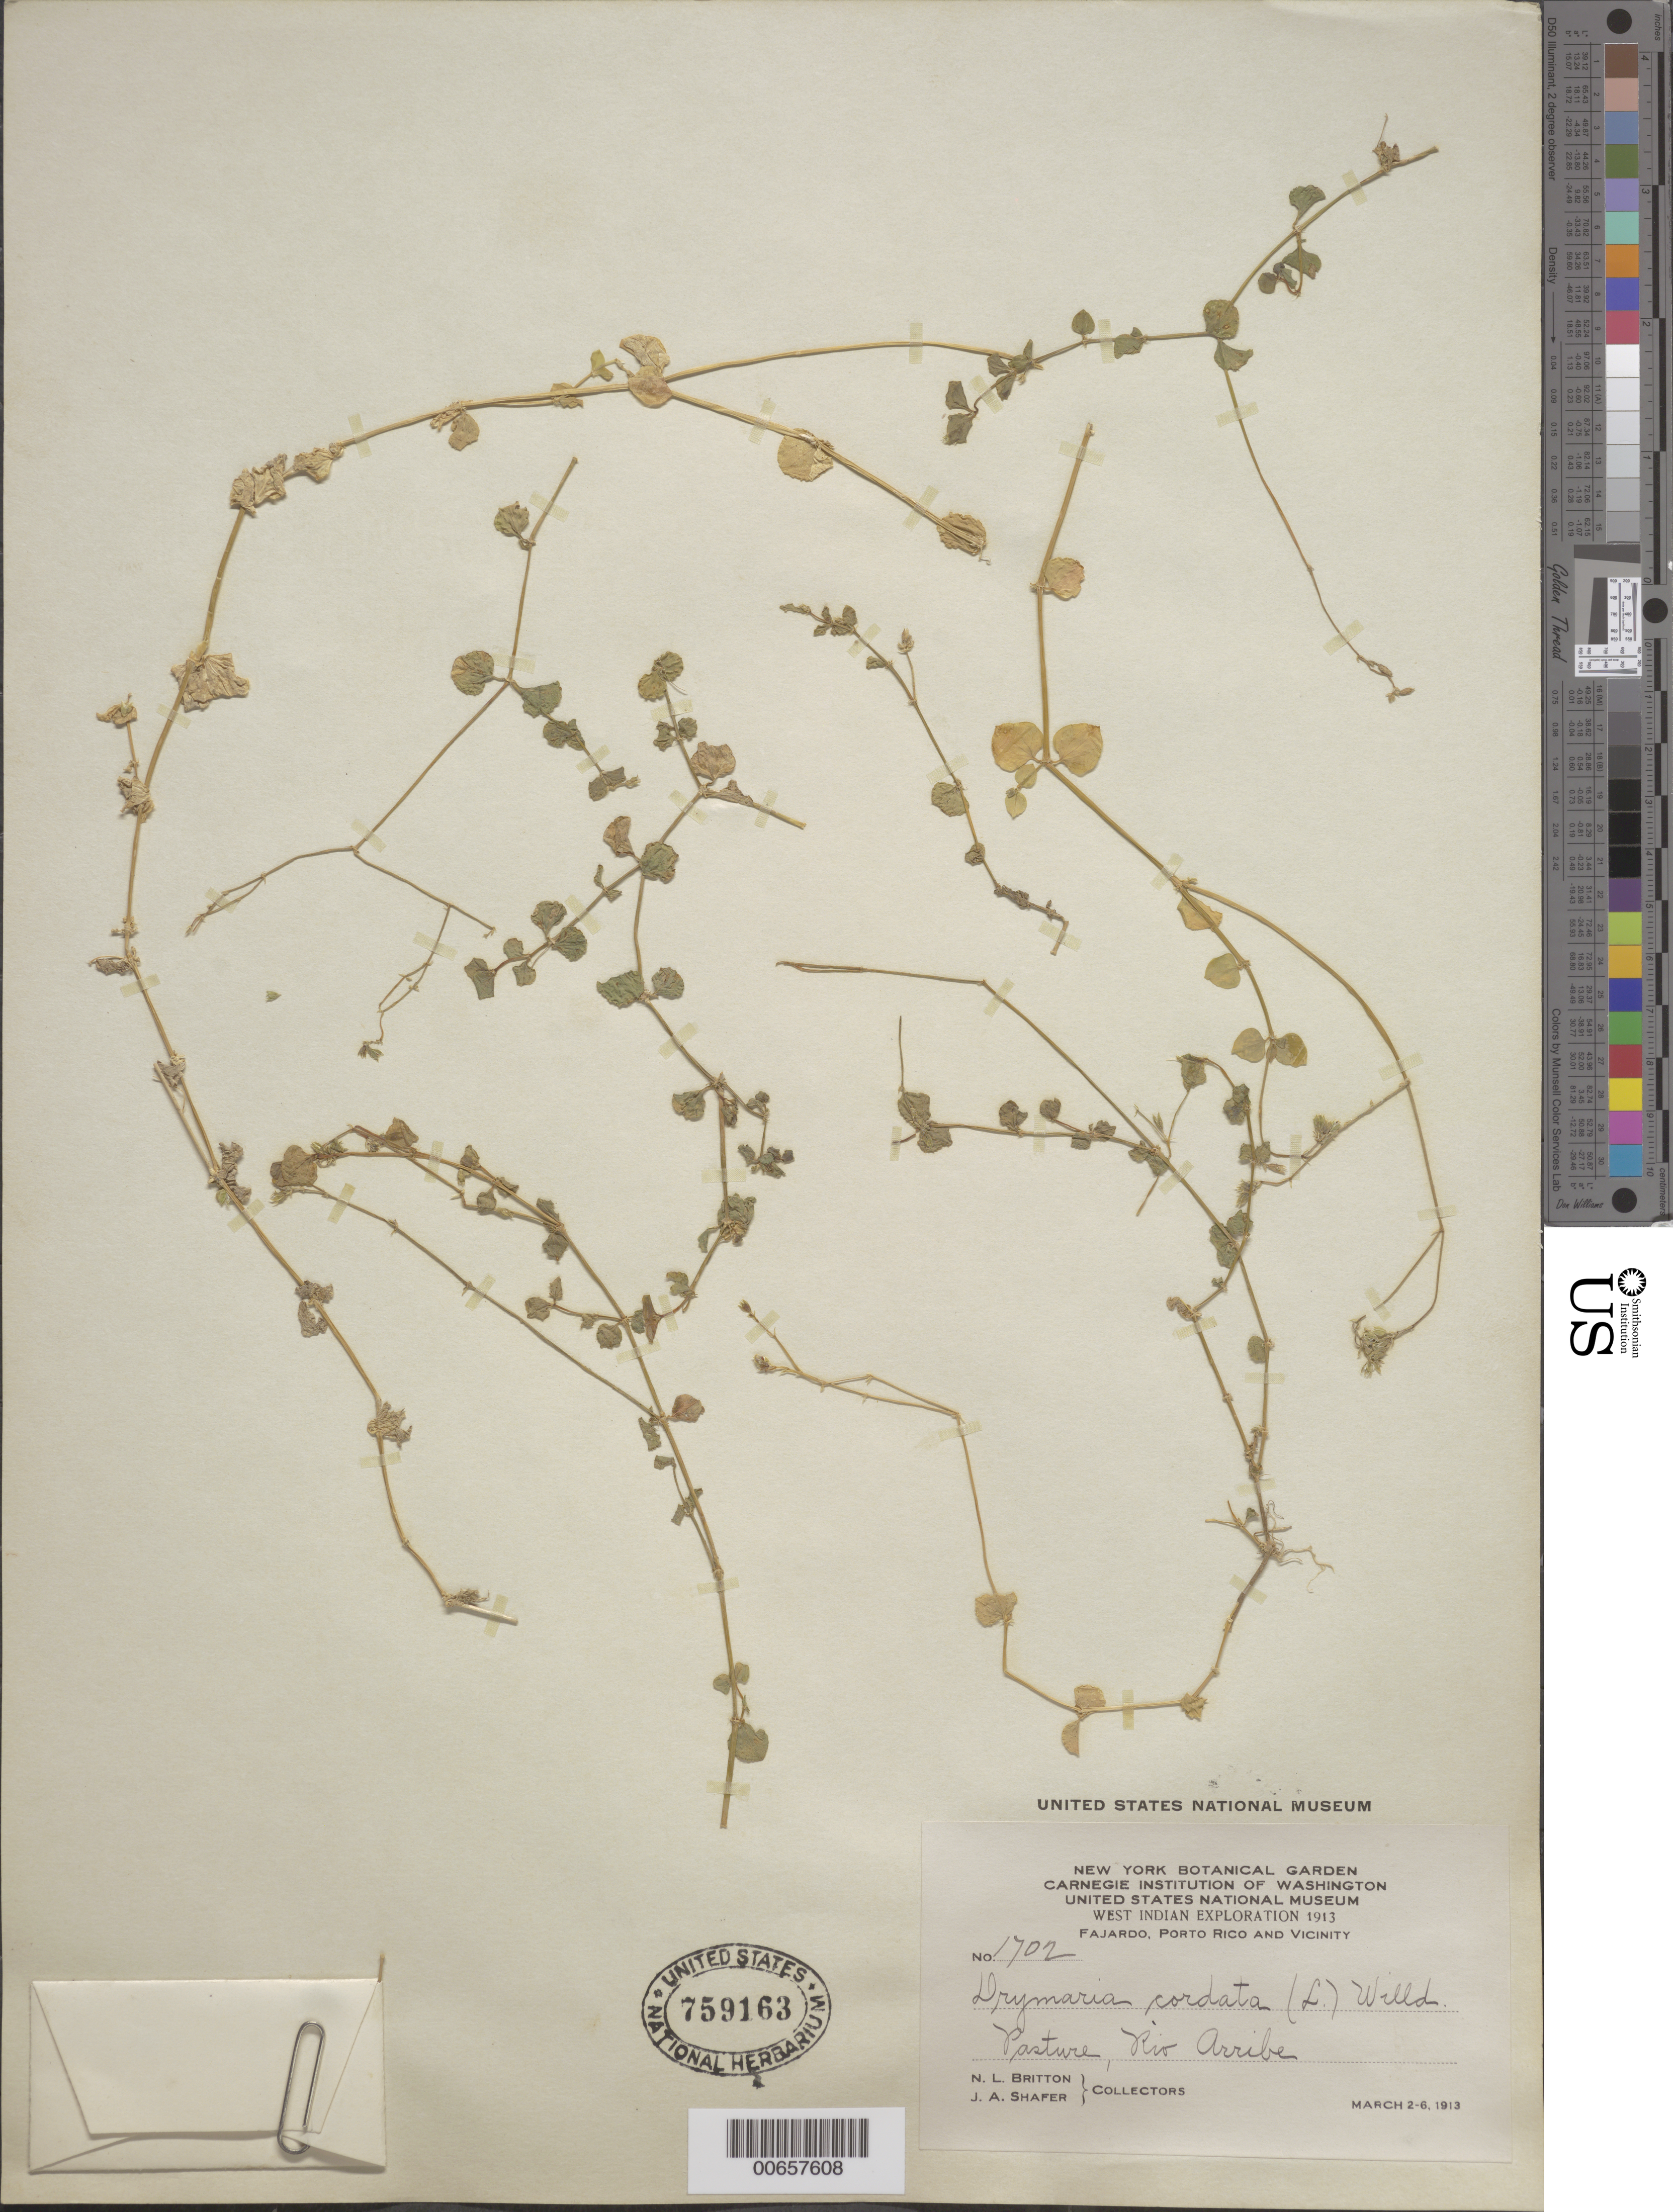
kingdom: Plantae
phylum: Tracheophyta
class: Magnoliopsida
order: Caryophyllales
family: Caryophyllaceae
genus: Drymaria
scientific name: Drymaria cordata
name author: (L.) Willd. ex Schult.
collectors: N. Britton & J. A. Shafer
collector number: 1702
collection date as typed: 02 Mar 1913 to 06 Mar 1913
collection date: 1913-03-02/1913-03-06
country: Puerto Rico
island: Greater Antilles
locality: Fajardo, vic of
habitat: Pasture, Rio Arribe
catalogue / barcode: US 759163